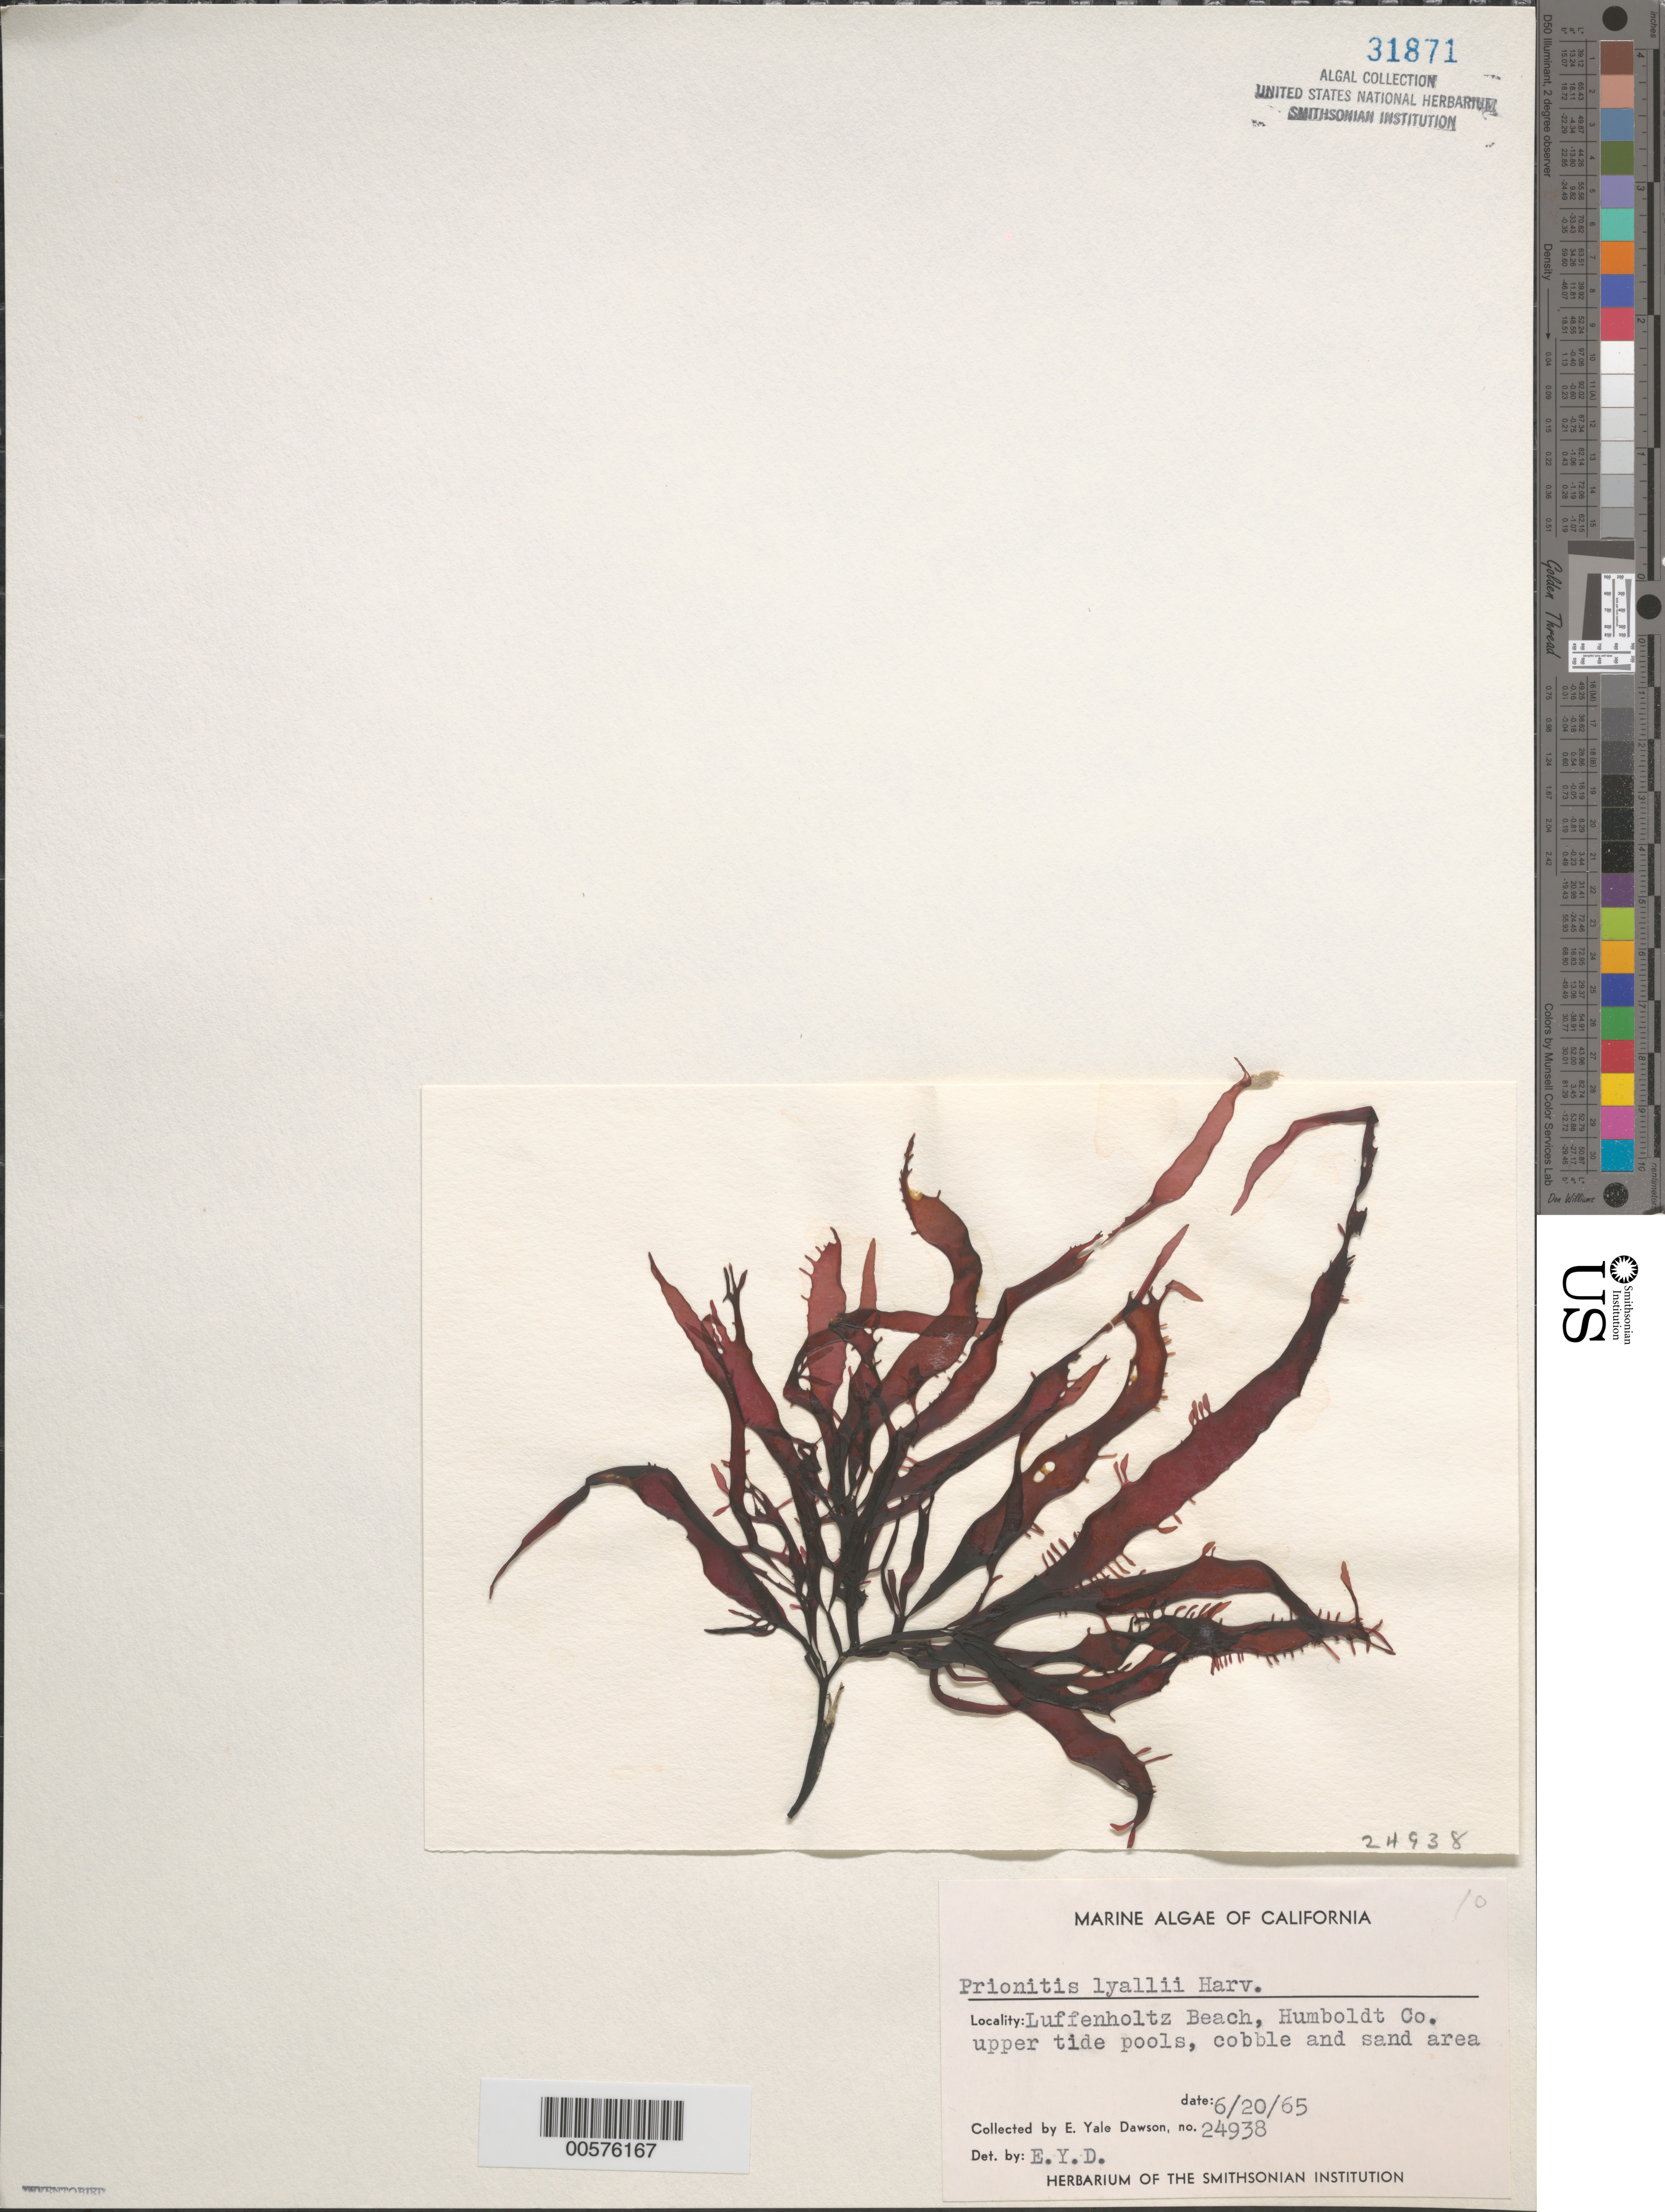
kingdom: Plantae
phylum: Rhodophyta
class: Florideophyceae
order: Cryptonemiales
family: Cryptonemiaceae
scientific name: Prionitis sternbergii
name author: (C. Agardh) J. Agardh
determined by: Algae name updating Project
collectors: E. Y. Dawson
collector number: EYD 24938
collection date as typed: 20 Jun 1965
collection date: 1965-06-20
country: United States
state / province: California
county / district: Humboldt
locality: Luffenholtz Beach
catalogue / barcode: US 31871